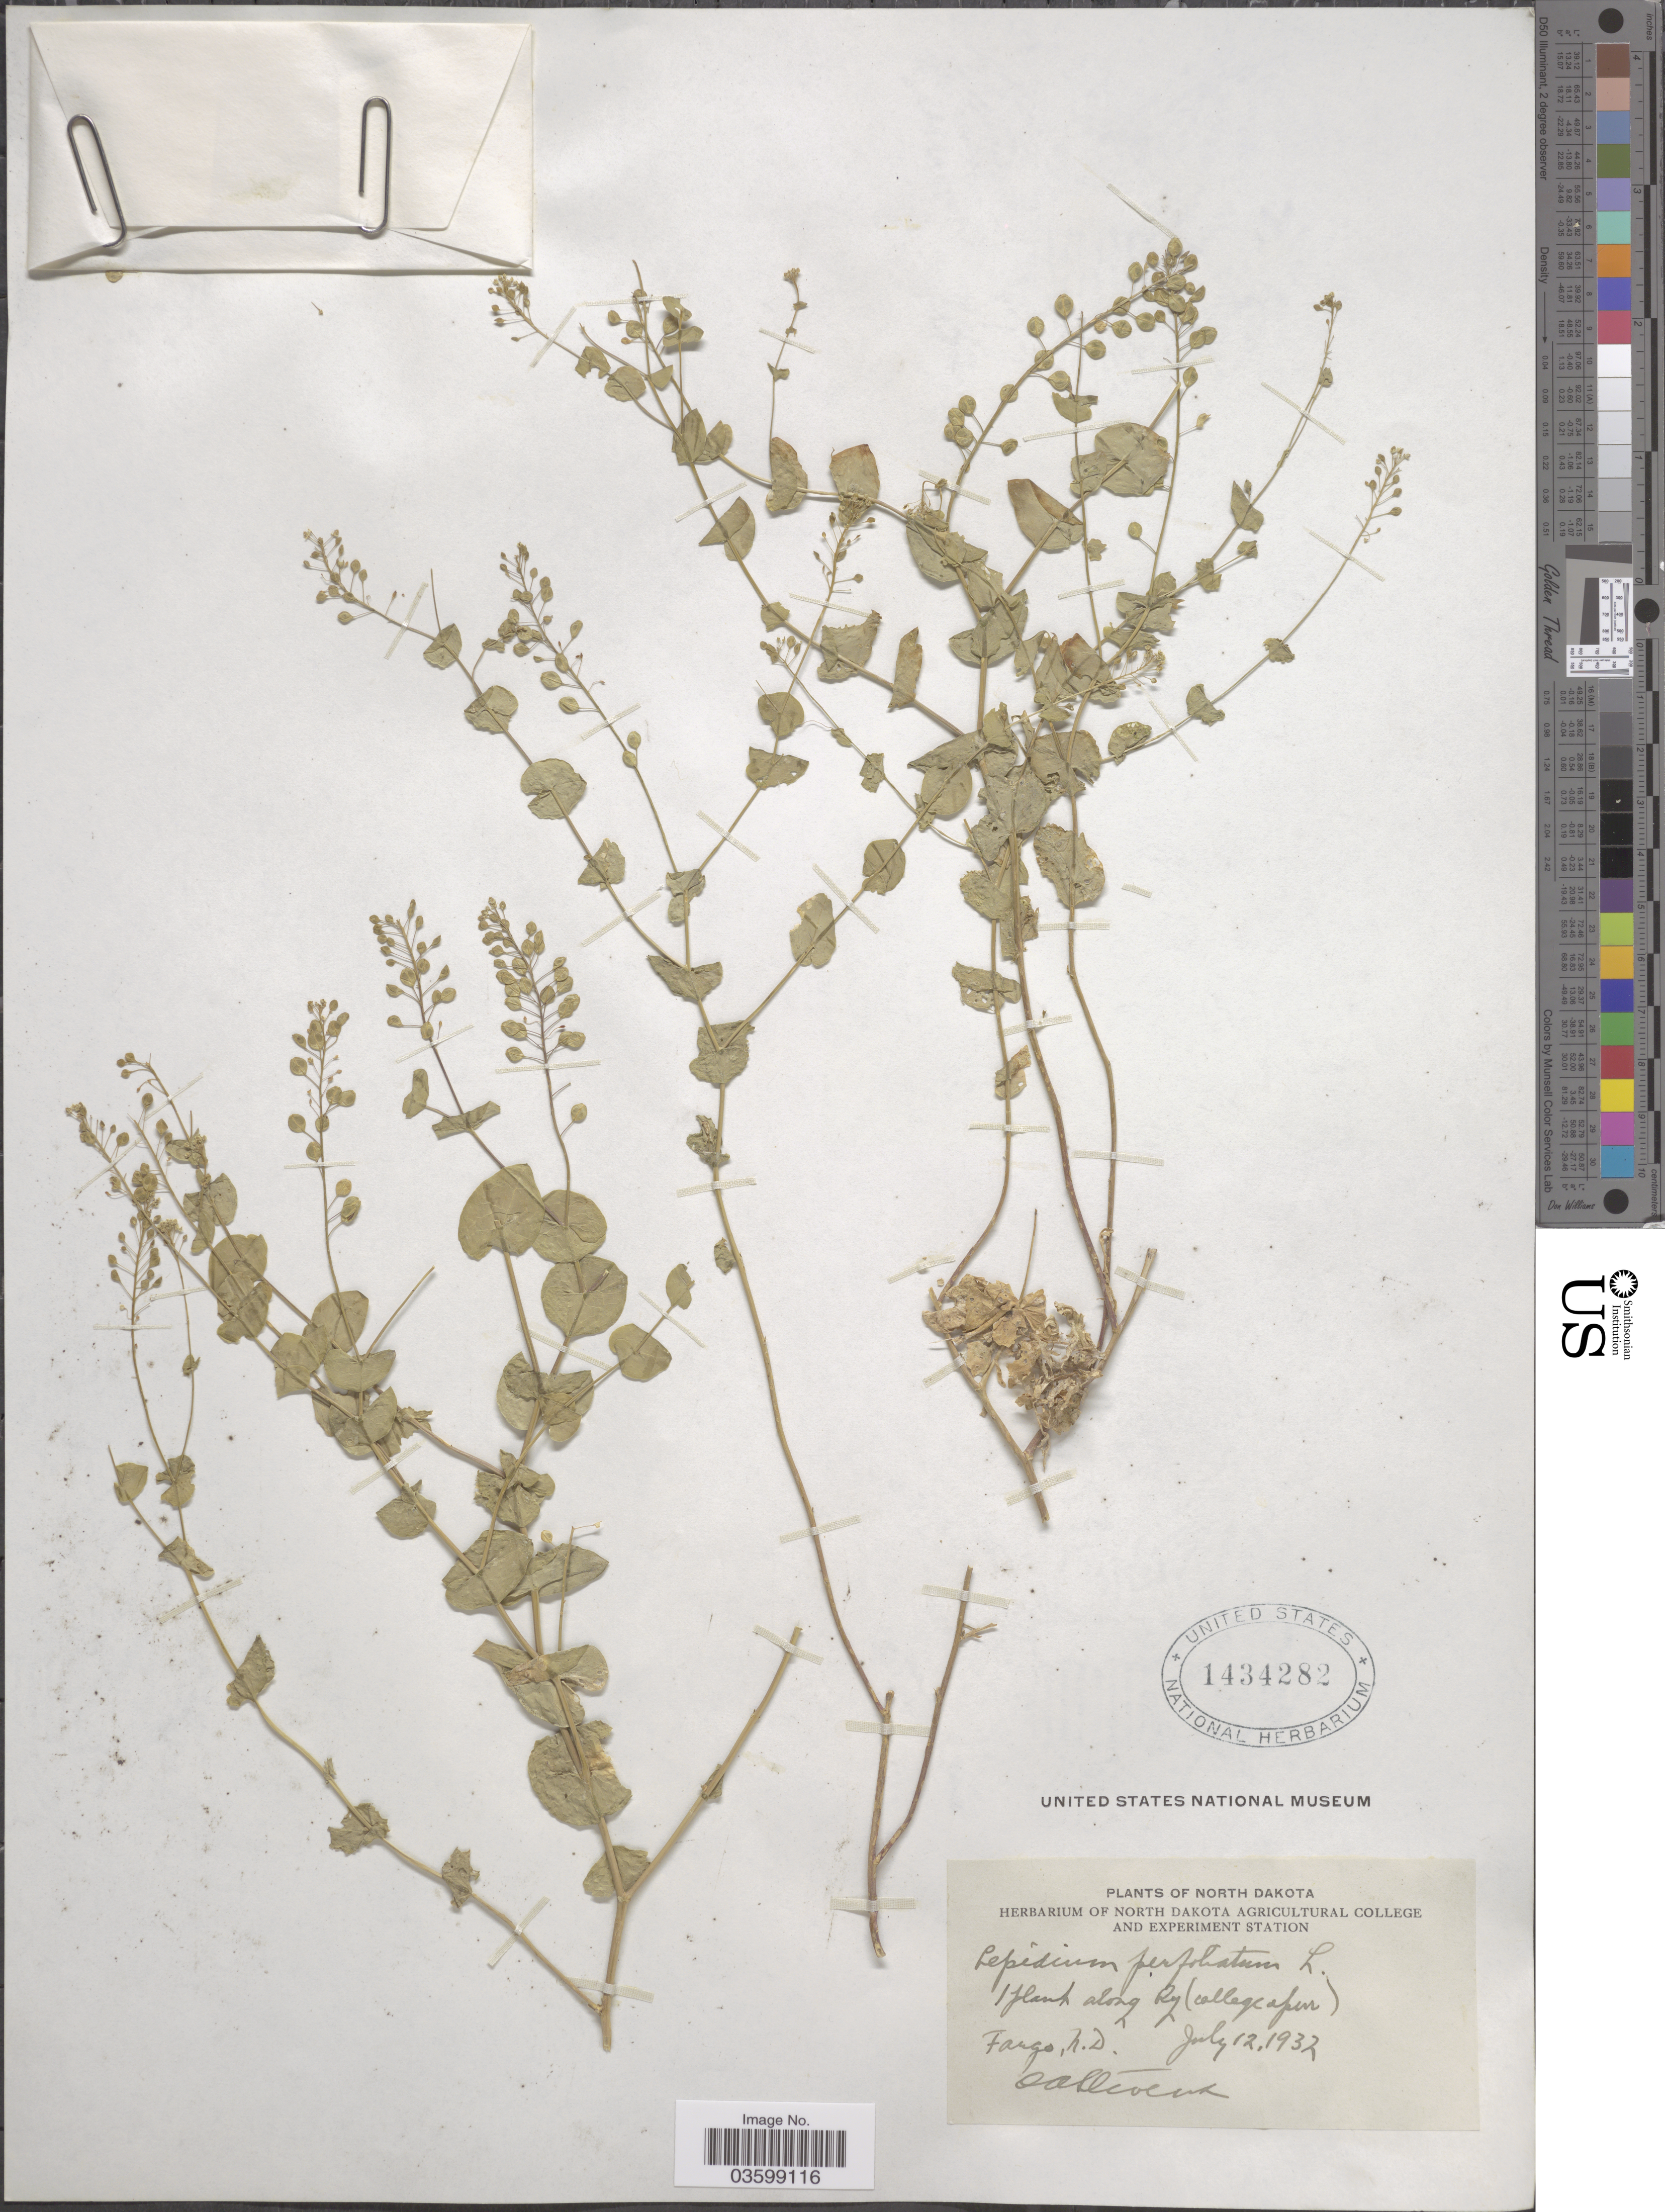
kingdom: Plantae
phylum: Tracheophyta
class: Magnoliopsida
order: Brassicales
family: Brassicaceae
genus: Lepidium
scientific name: Lepidium perfoliatum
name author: L.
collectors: O. A. Stevens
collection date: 1932-07-12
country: United States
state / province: North Dakota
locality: Fargo.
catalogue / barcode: US 1434282